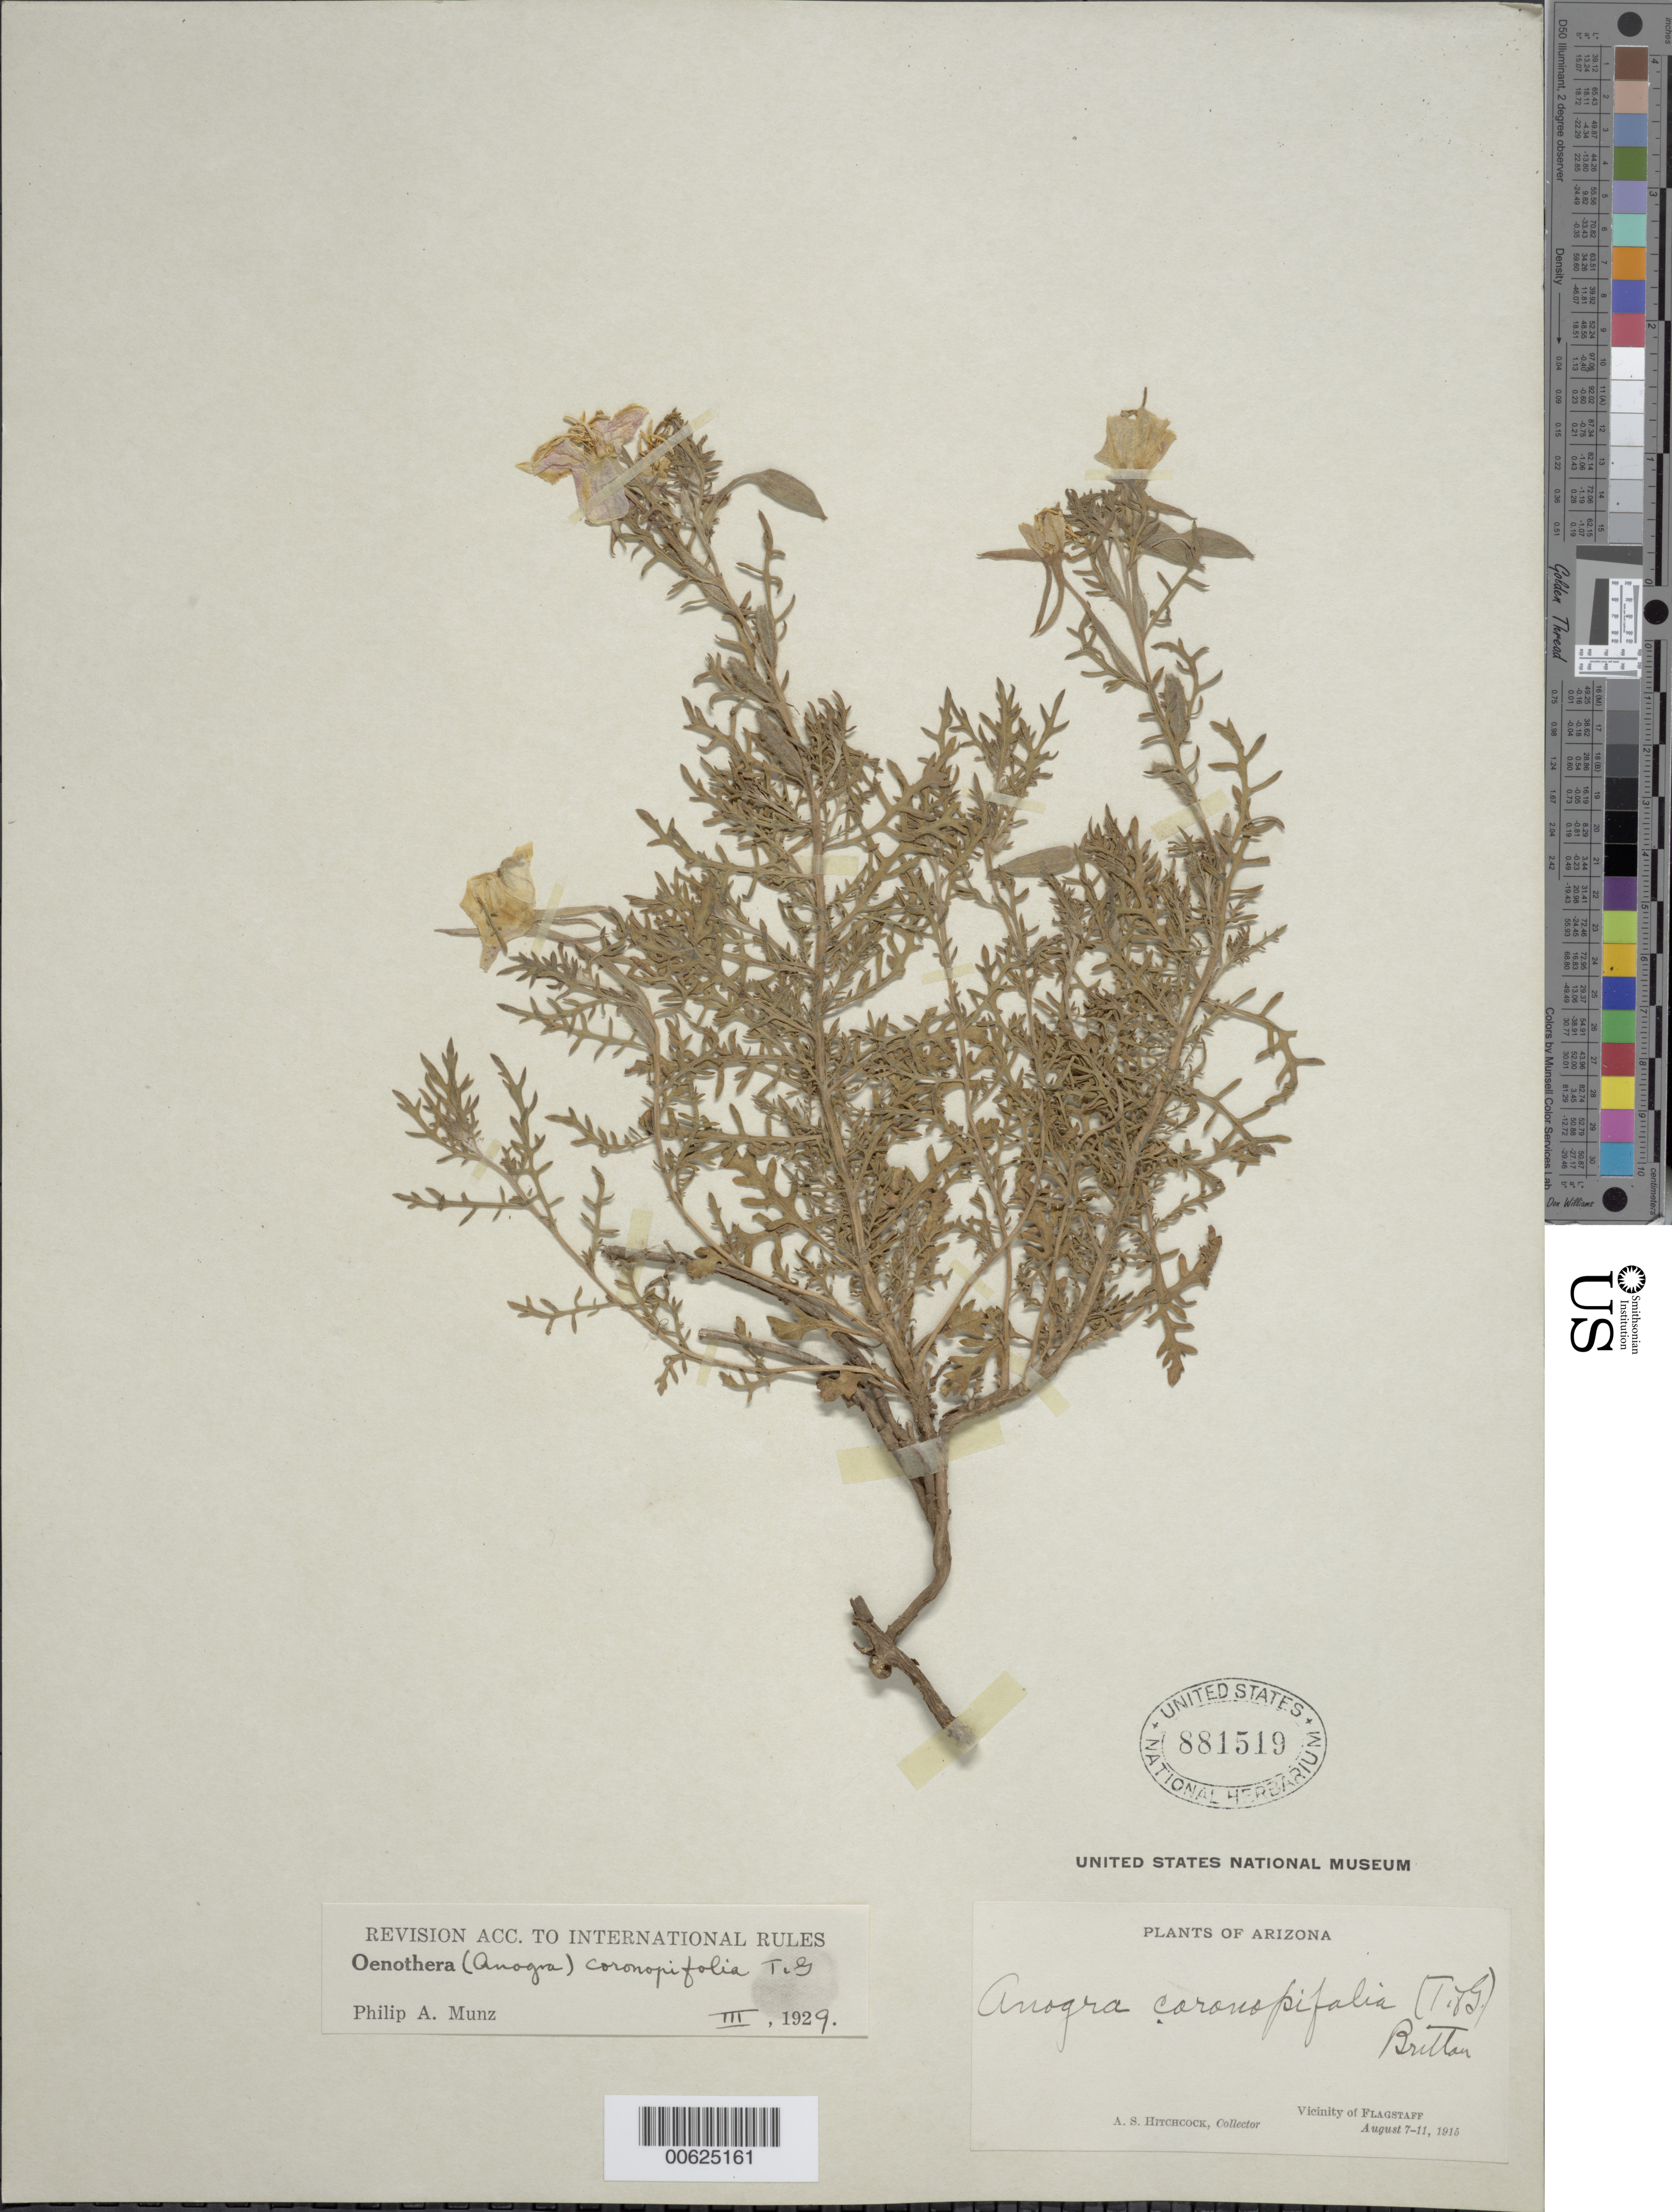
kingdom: Plantae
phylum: Tracheophyta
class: Magnoliopsida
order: Myrtales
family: Onagraceae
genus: Oenothera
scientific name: Oenothera coronopifolia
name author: Torr. & A. Gray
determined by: Munz, Philip A.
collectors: A. S. Hitchcock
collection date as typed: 07 Aug 1915 to 11 Aug 1915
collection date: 1915-08-07/1915-08-11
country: United States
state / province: Arizona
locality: Near Flagstaff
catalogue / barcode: US 881519